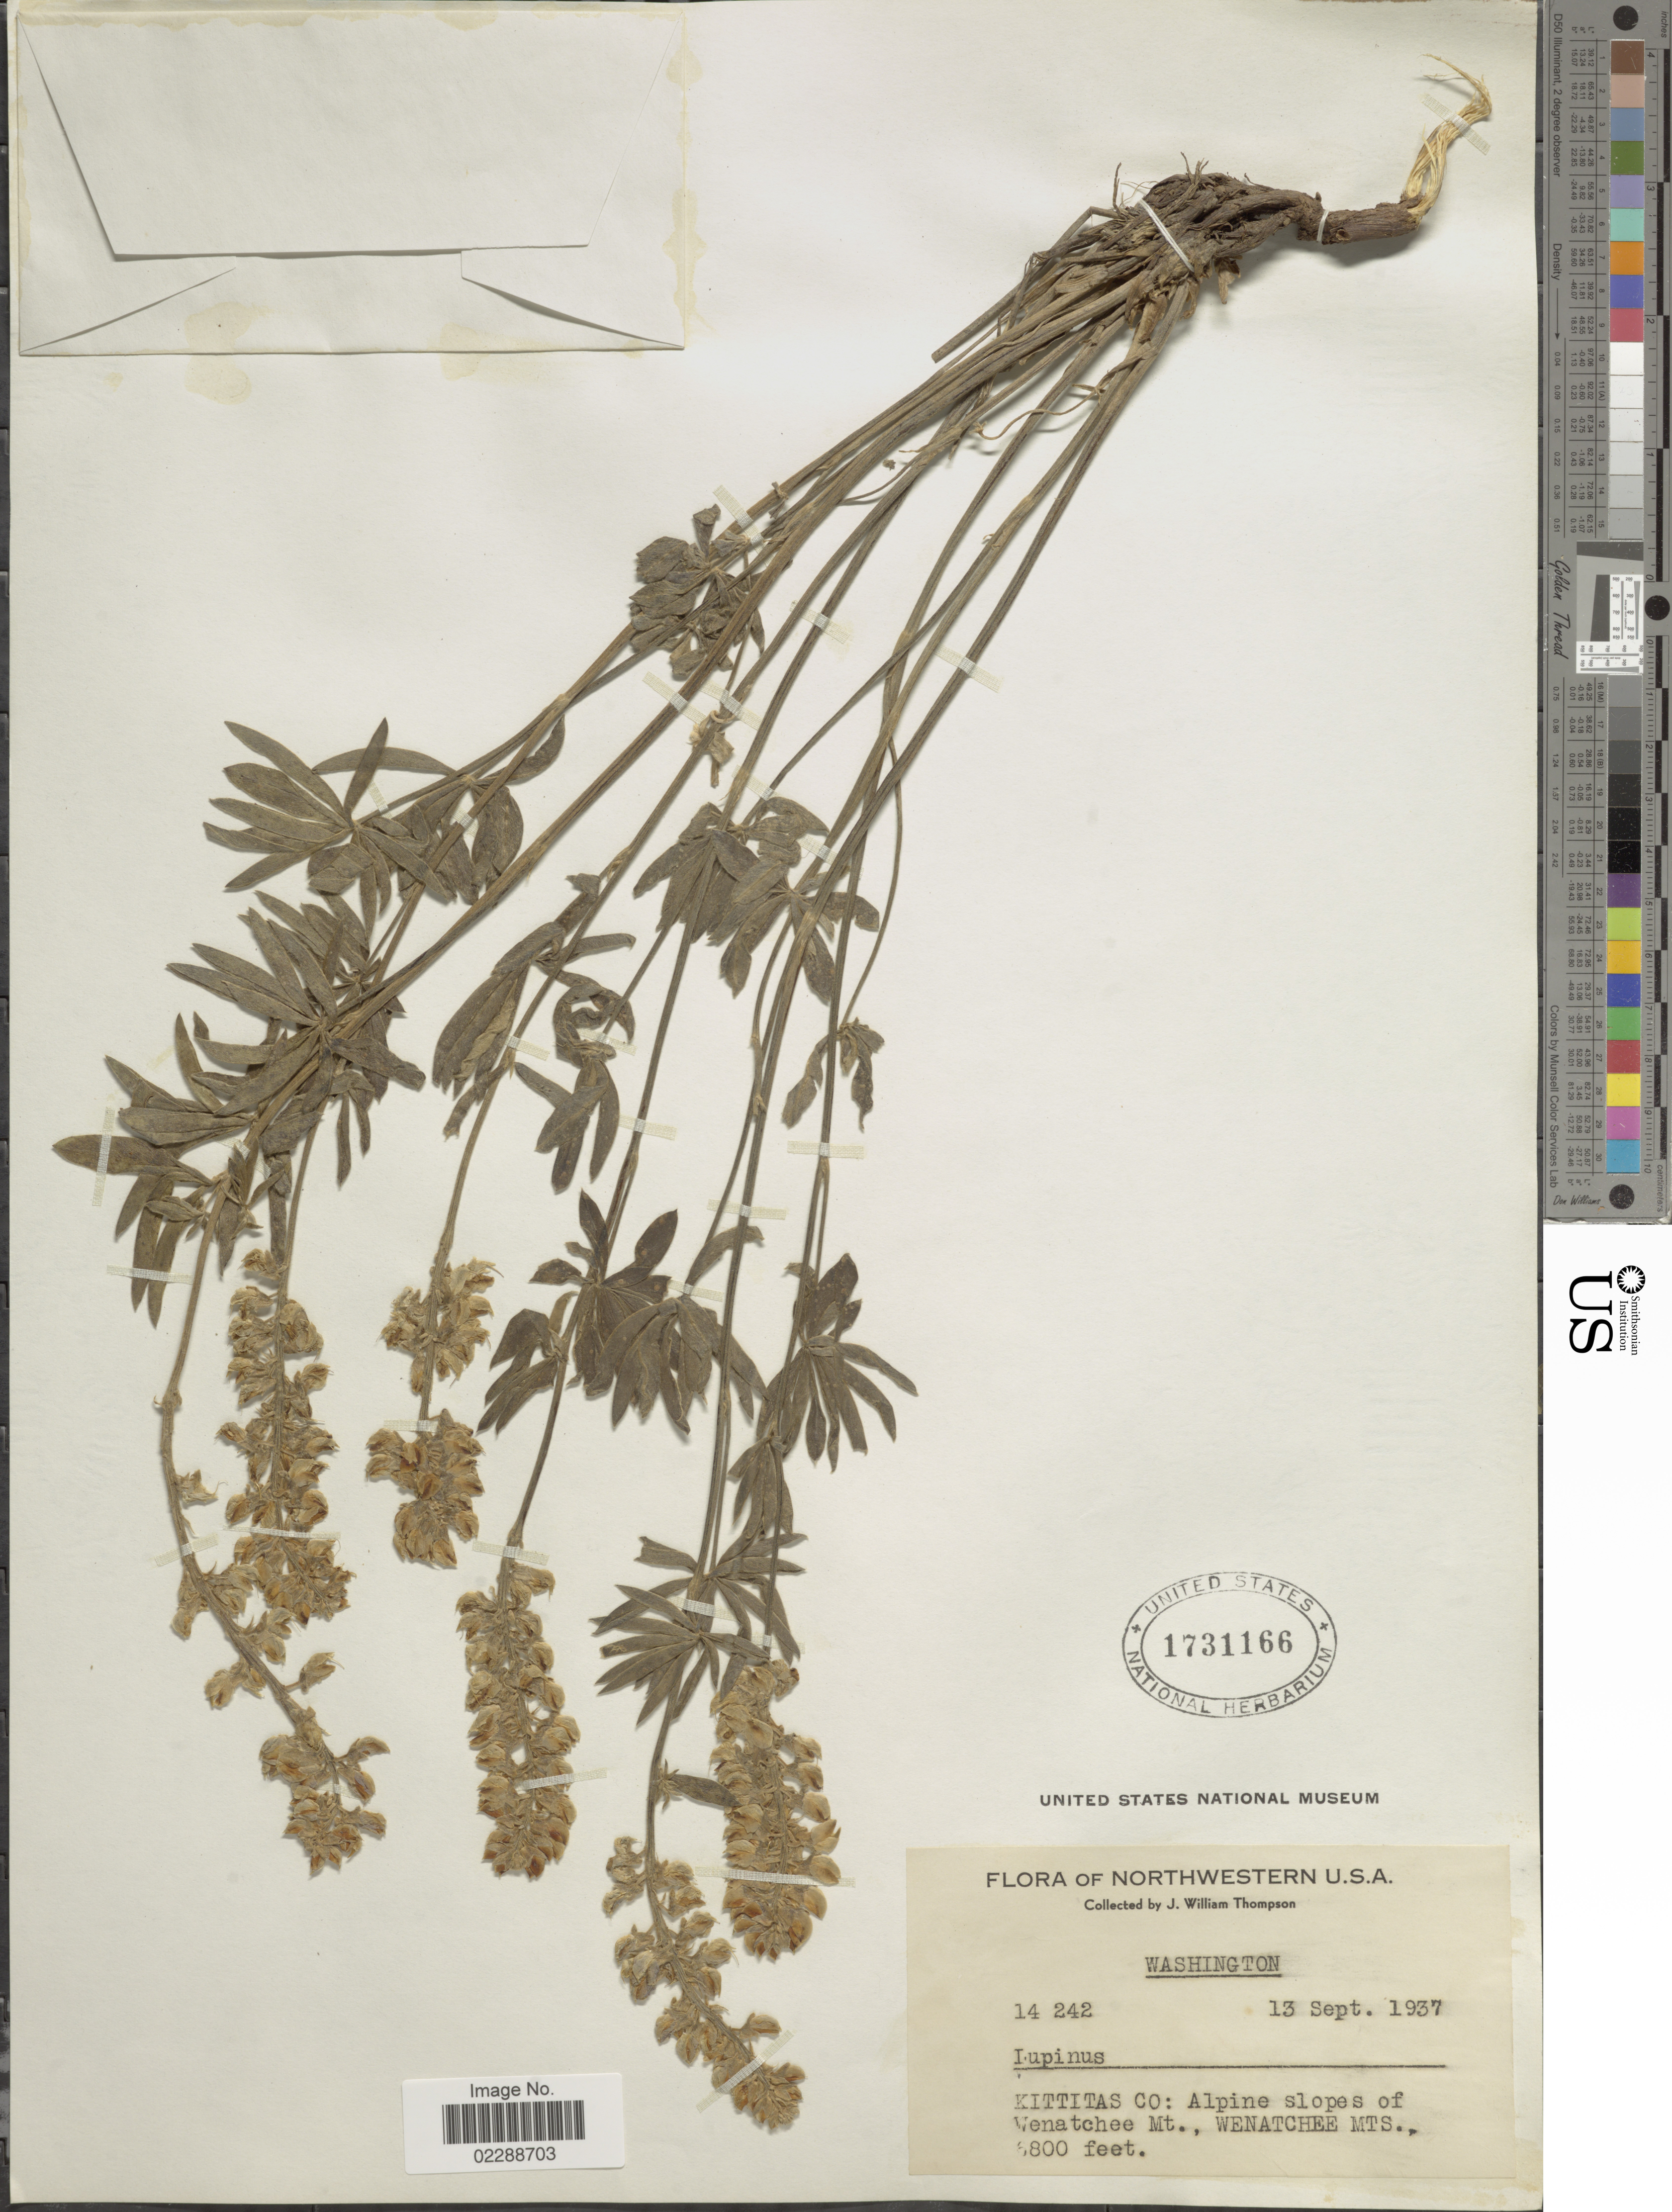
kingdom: Plantae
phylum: Tracheophyta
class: Magnoliopsida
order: Fabales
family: Fabaceae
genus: Lupinus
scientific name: Lupinus sp.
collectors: J. W. Thompson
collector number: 14242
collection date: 1937-09-13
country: United States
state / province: Washington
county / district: Kittitas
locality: Northwestern U.S.A., Kittitas Co: Alpine slopes of Wenatchee Mt., Wenatchee Mts.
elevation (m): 2073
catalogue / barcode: US 1731166